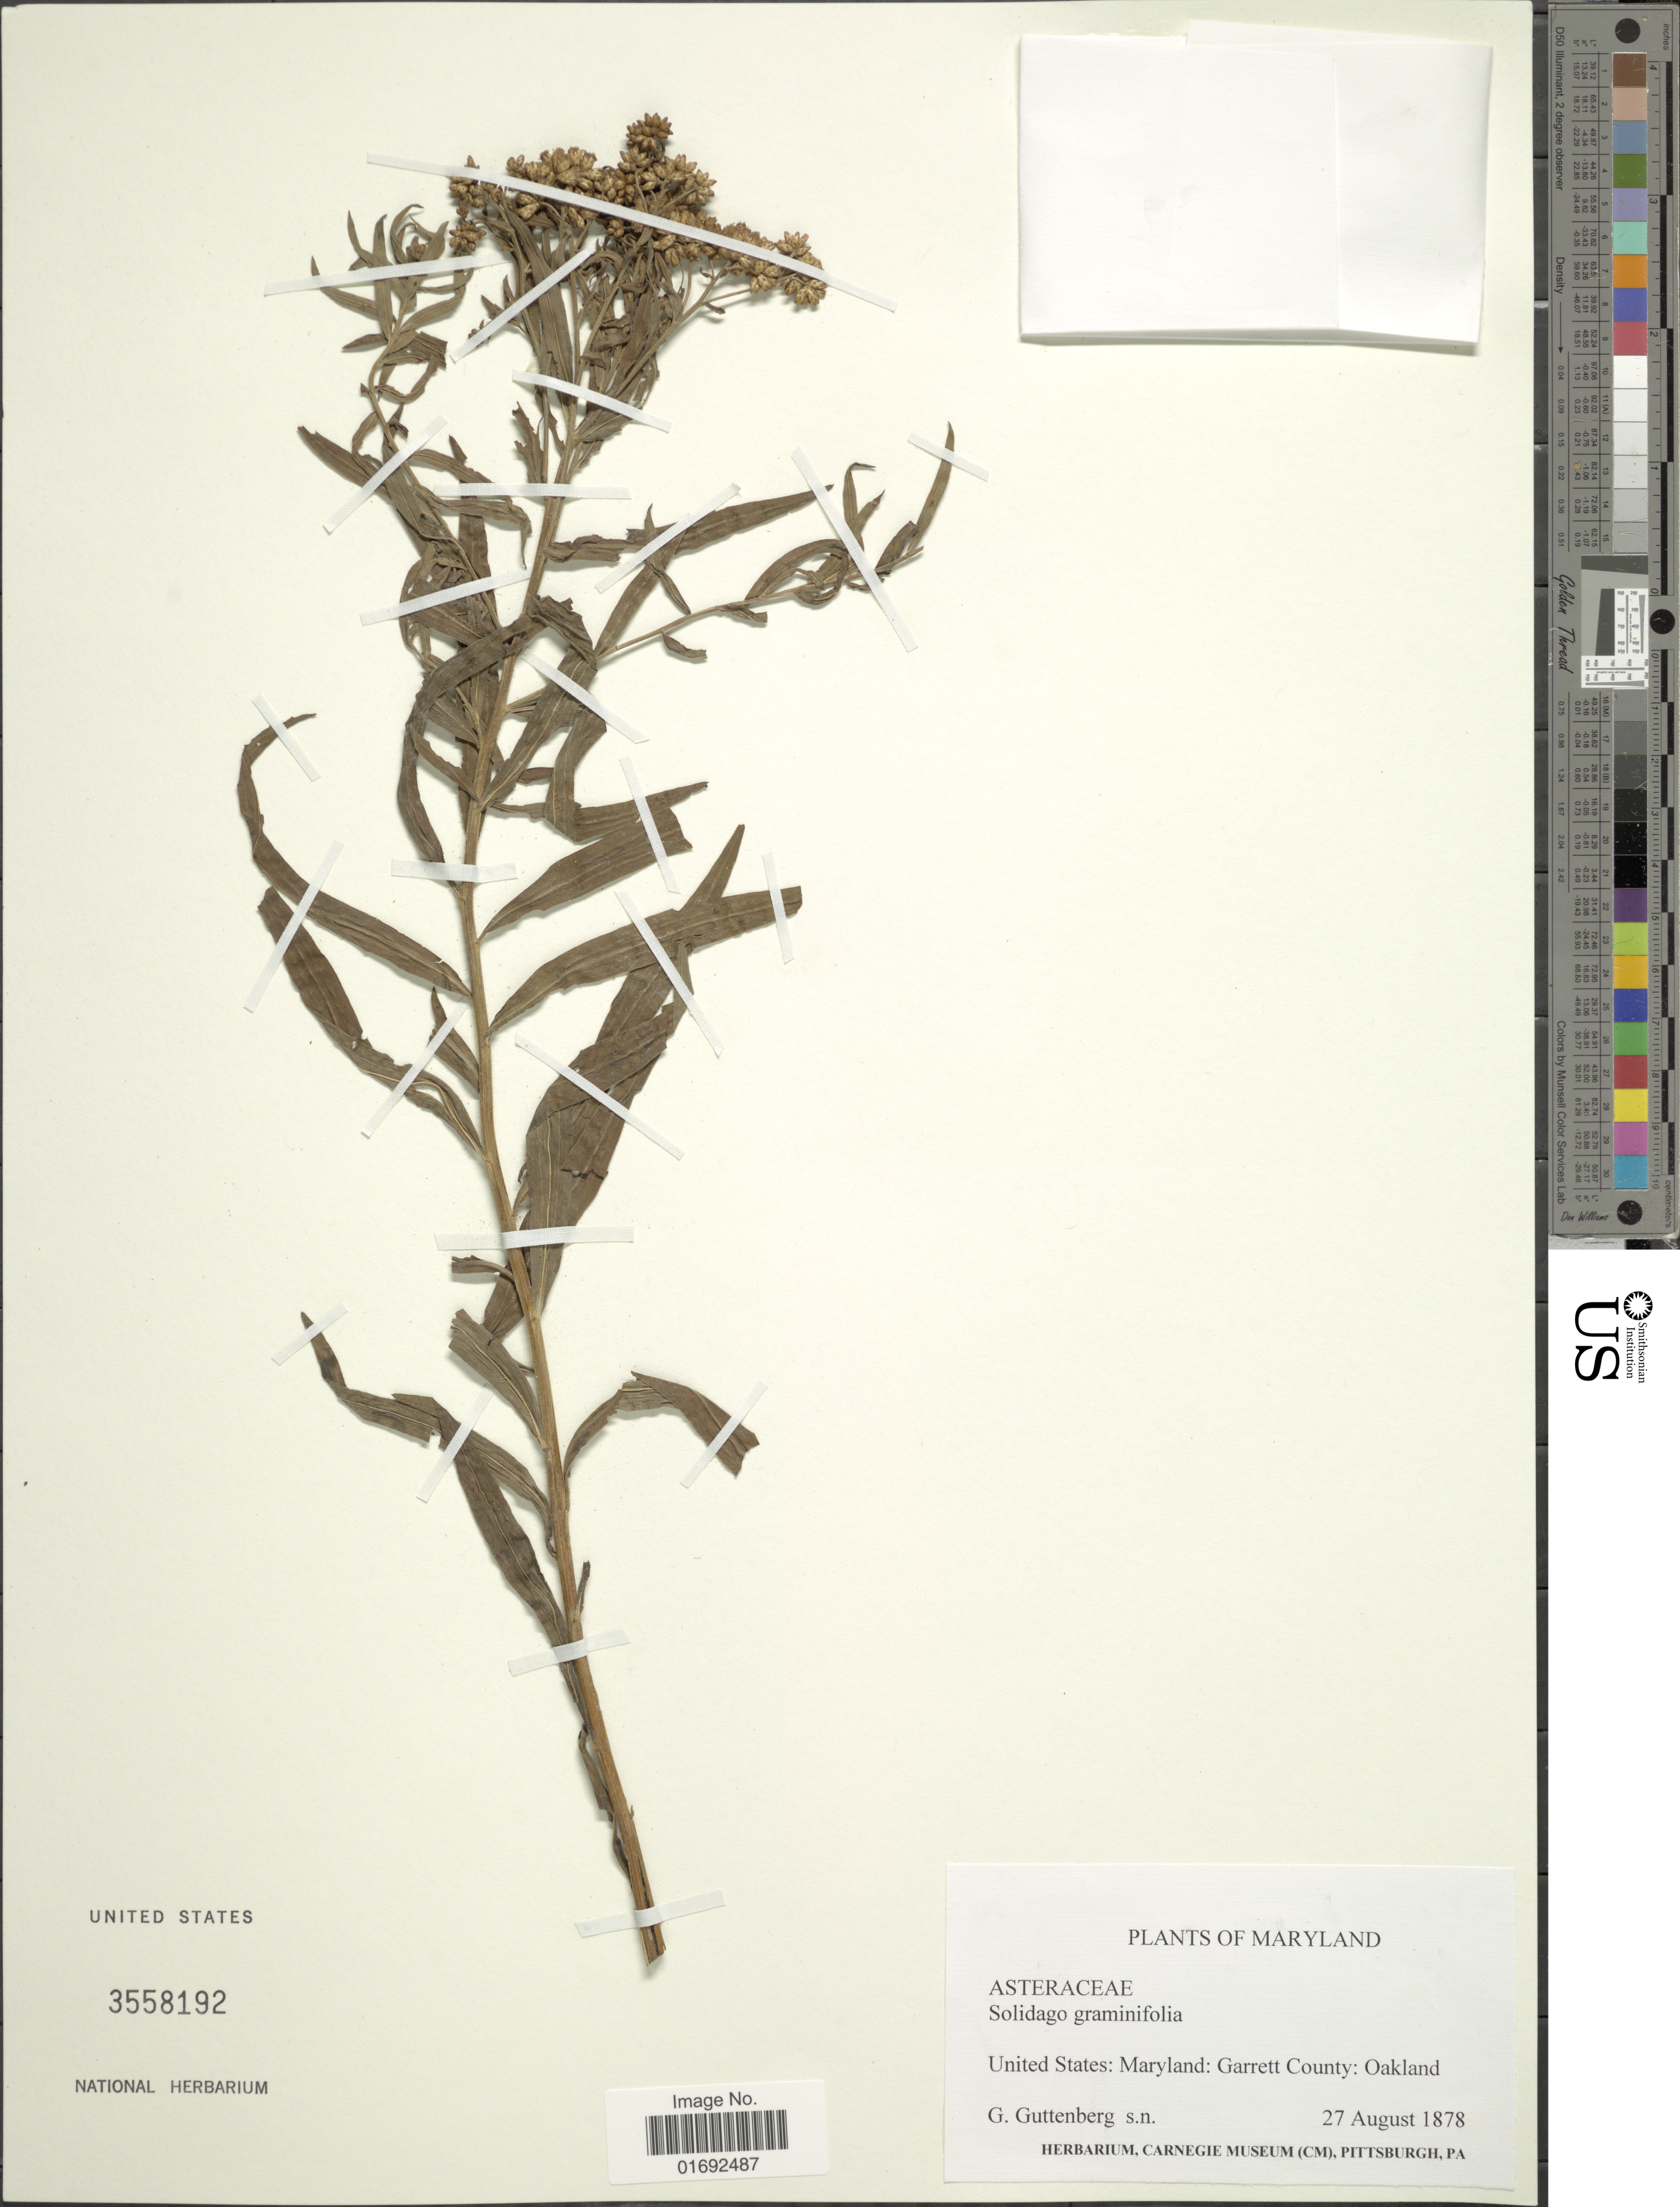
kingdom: Plantae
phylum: Tracheophyta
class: Magnoliopsida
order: Asterales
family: Asteraceae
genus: Euthamia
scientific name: Euthamia graminifolia var. nuttalii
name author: (S.W. Greene) W. Stone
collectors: R. G. von Guttenberg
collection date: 1878-08-27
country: United States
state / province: Maryland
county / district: Garrett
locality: United States, Garrett County, Oakland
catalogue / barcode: US 3558192